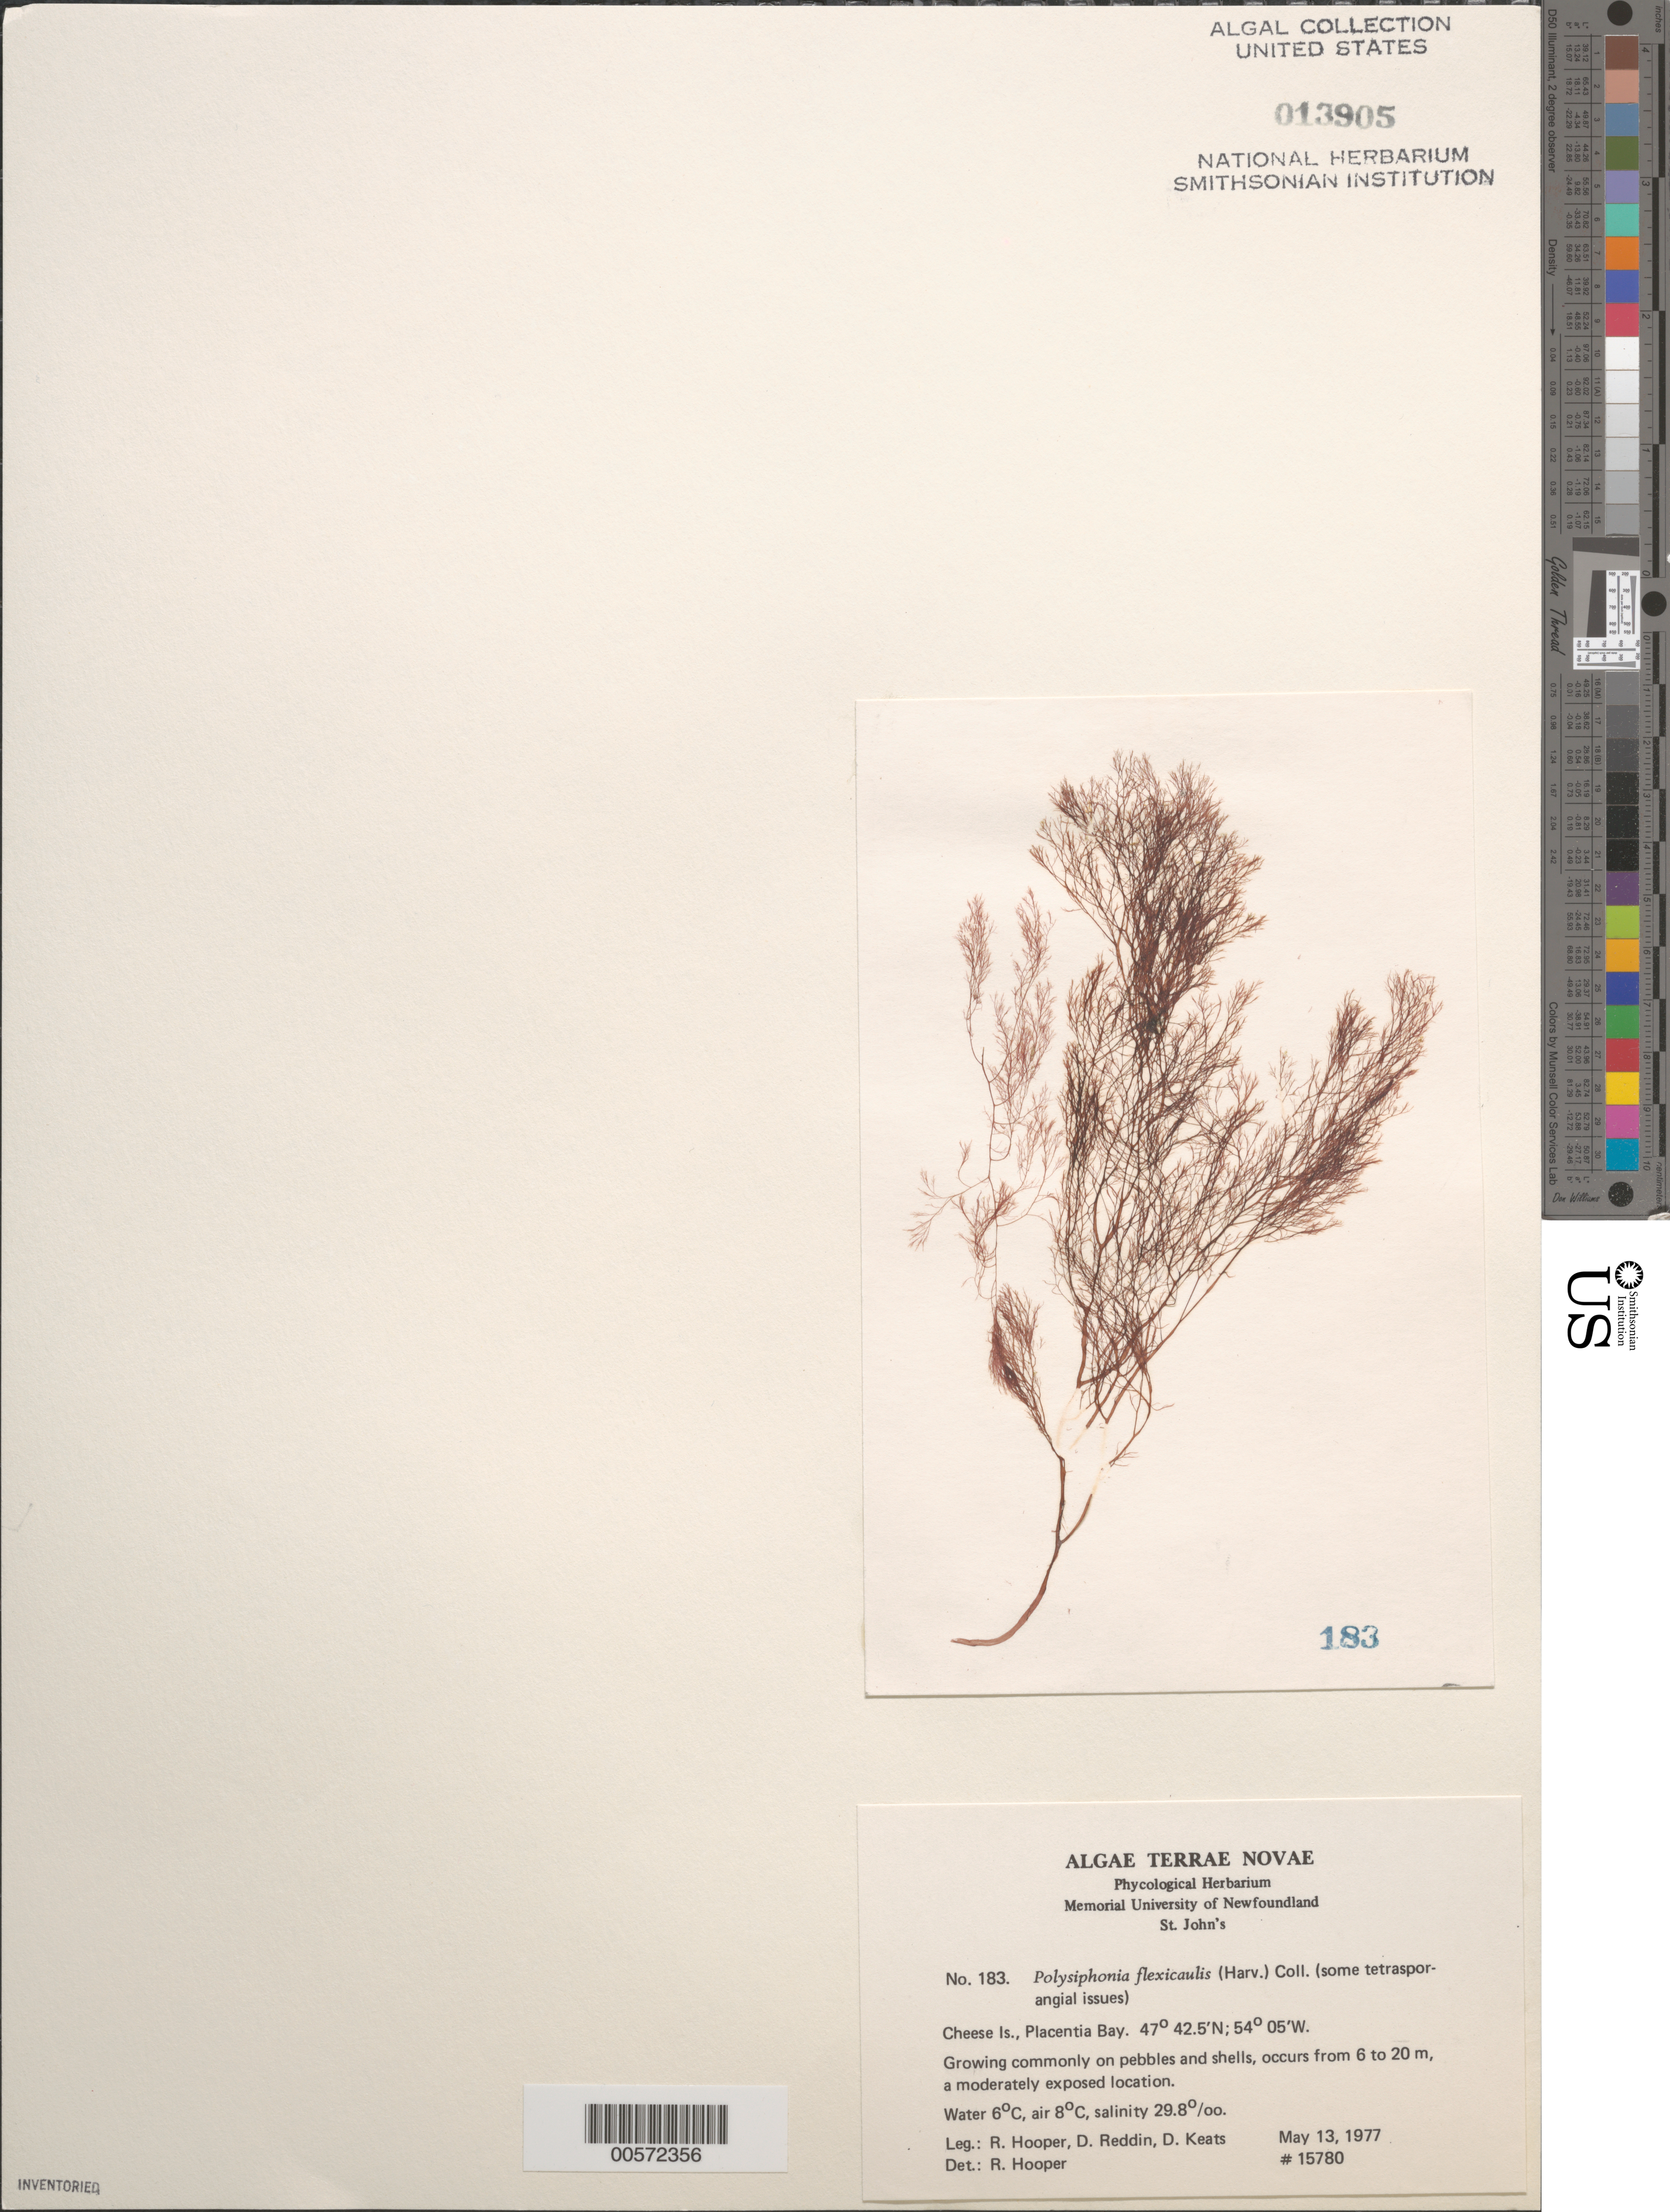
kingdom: Plantae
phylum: Rhodophyta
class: Florideophyceae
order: Ceramiales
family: Rhodomelaceae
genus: Leptosiphonia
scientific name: Leptosiphonia flexicaulis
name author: (Harv.) Savoie & G.W. Saunders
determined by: Algae name updating Project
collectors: R. G. Hooper, D. Reddin & D. Keats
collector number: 15780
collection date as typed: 13 May 1977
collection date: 1977-05-13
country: Canada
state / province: Newfoundland and Labrador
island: Cheese Island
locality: Placentia Bay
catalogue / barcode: US 13905